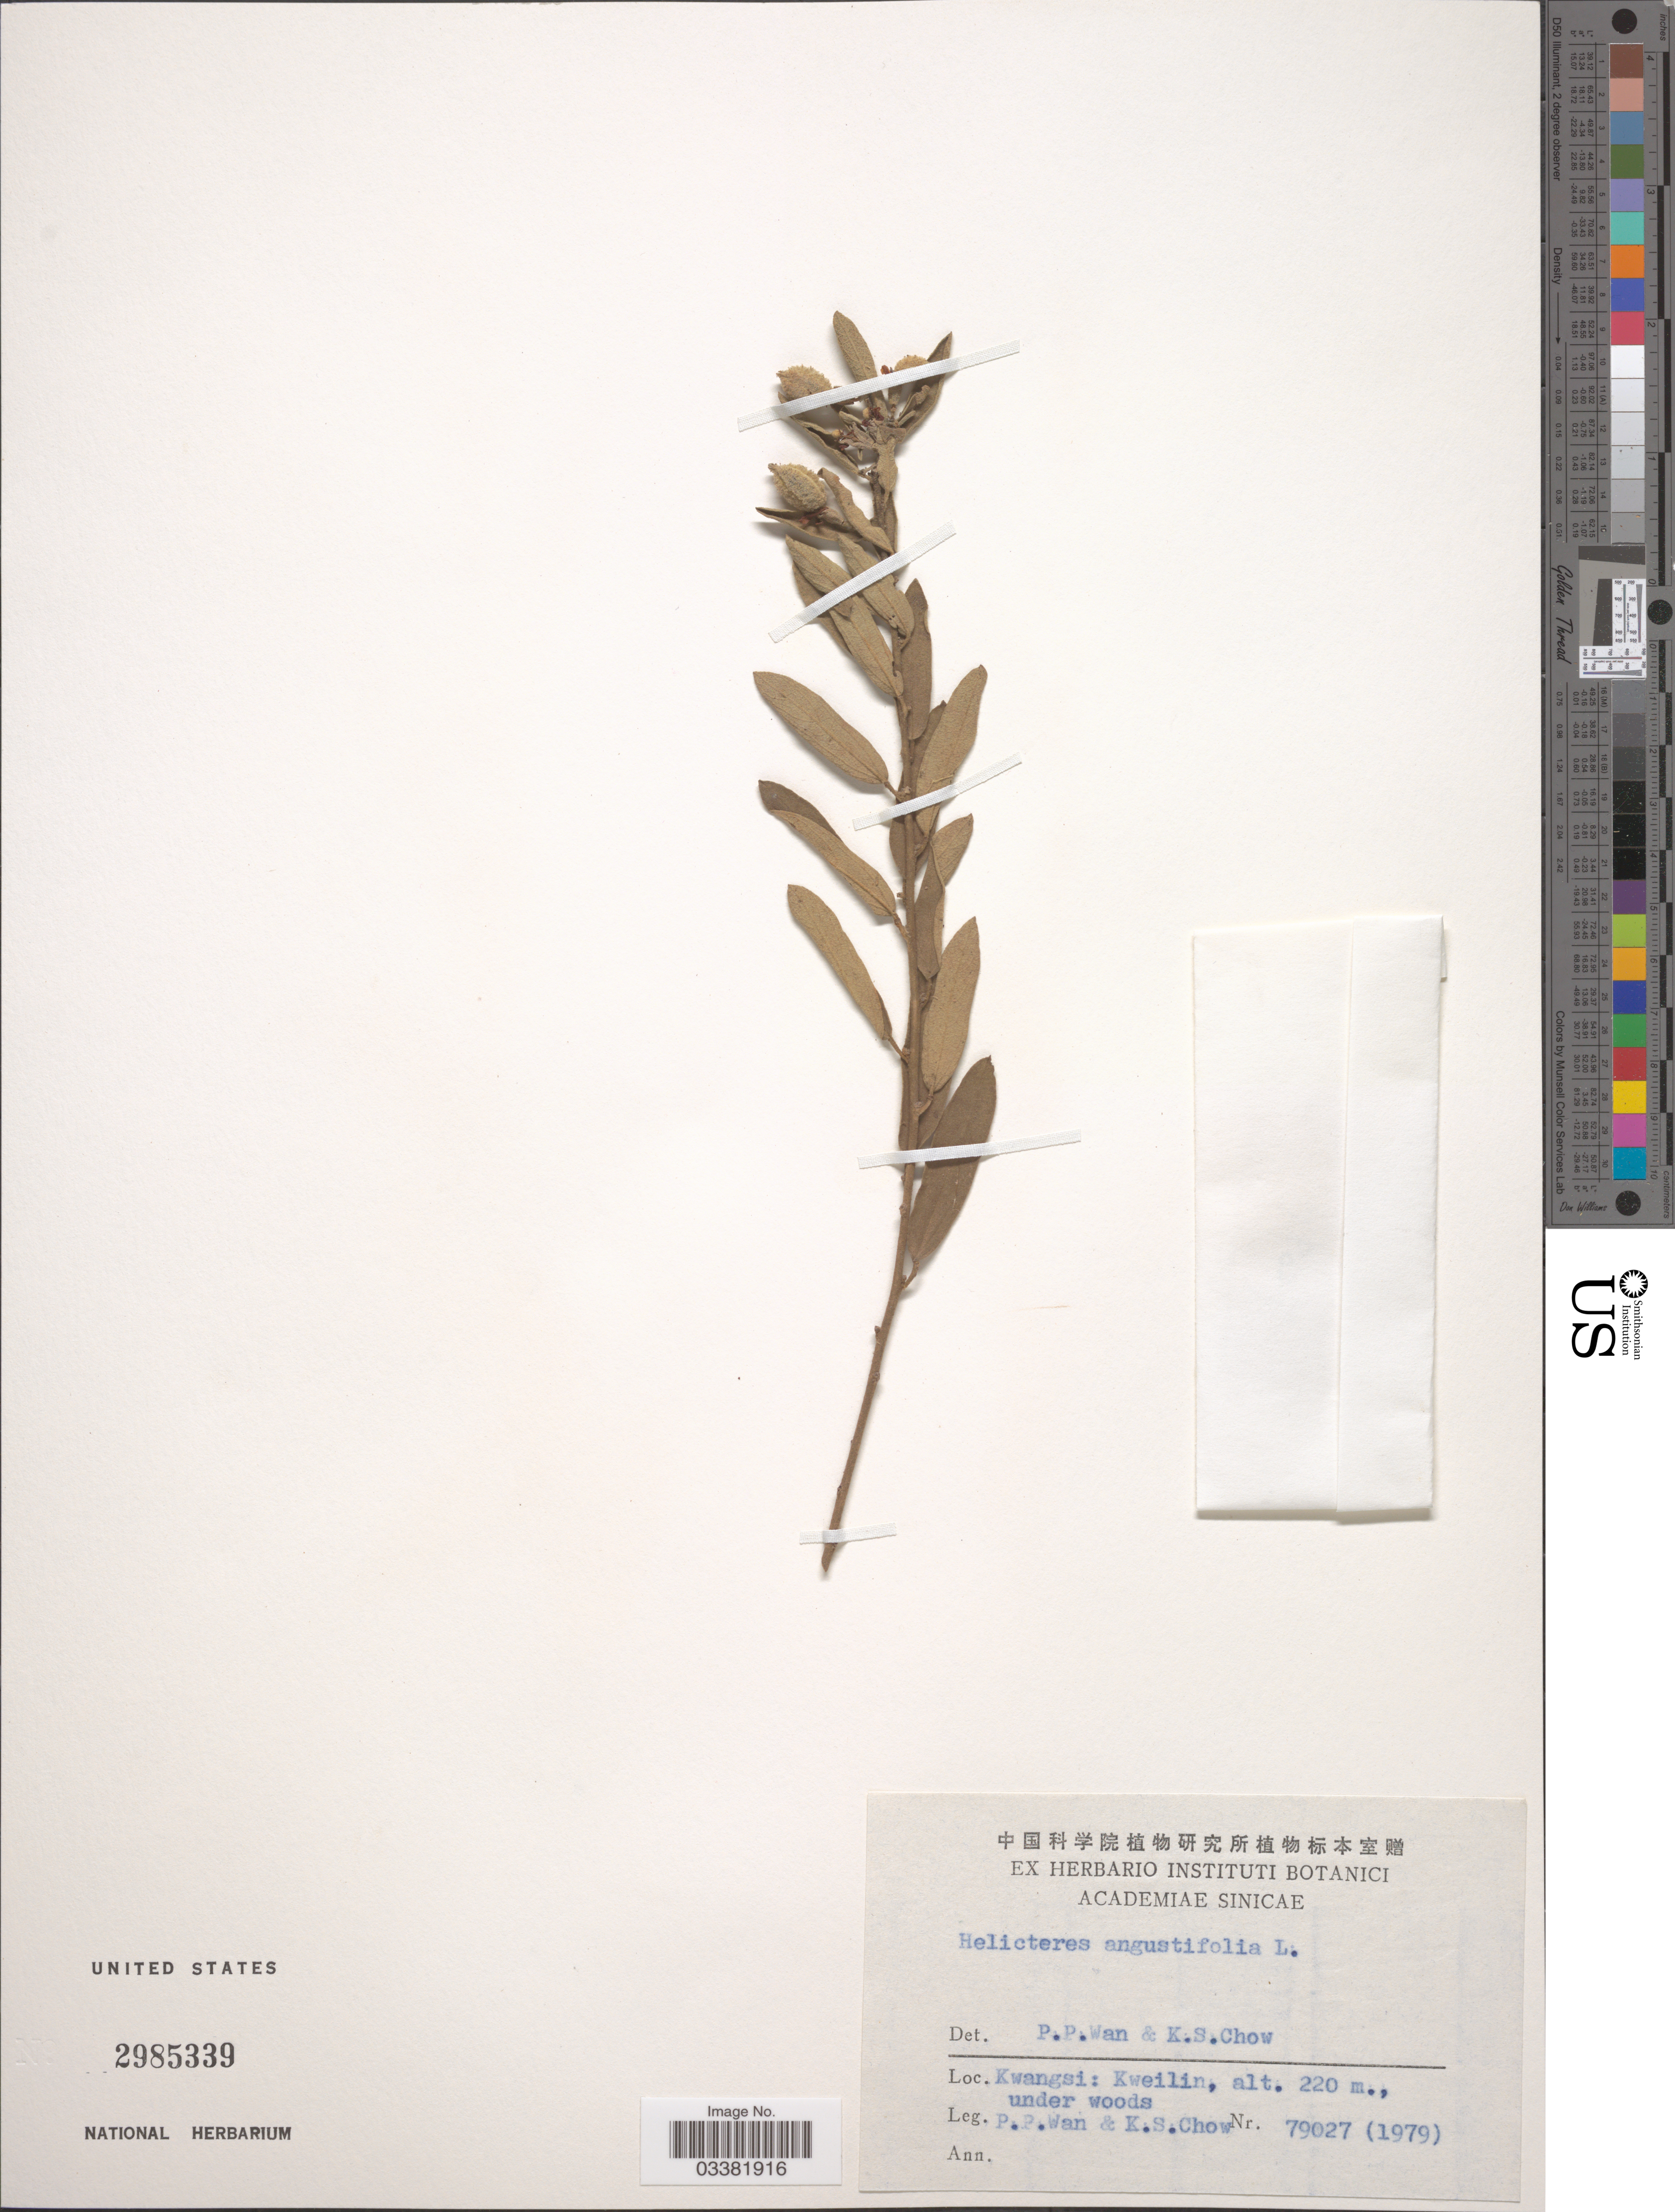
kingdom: Plantae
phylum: Tracheophyta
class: Magnoliopsida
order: Malvales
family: Malvaceae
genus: Helicteres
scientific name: Helicteres angustifolia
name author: L.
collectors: P. Wan & K. S. Chow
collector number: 79027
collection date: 1979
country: China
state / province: Guangxi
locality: Kwangsi: Kweilin.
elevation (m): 220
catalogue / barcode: US 2985339